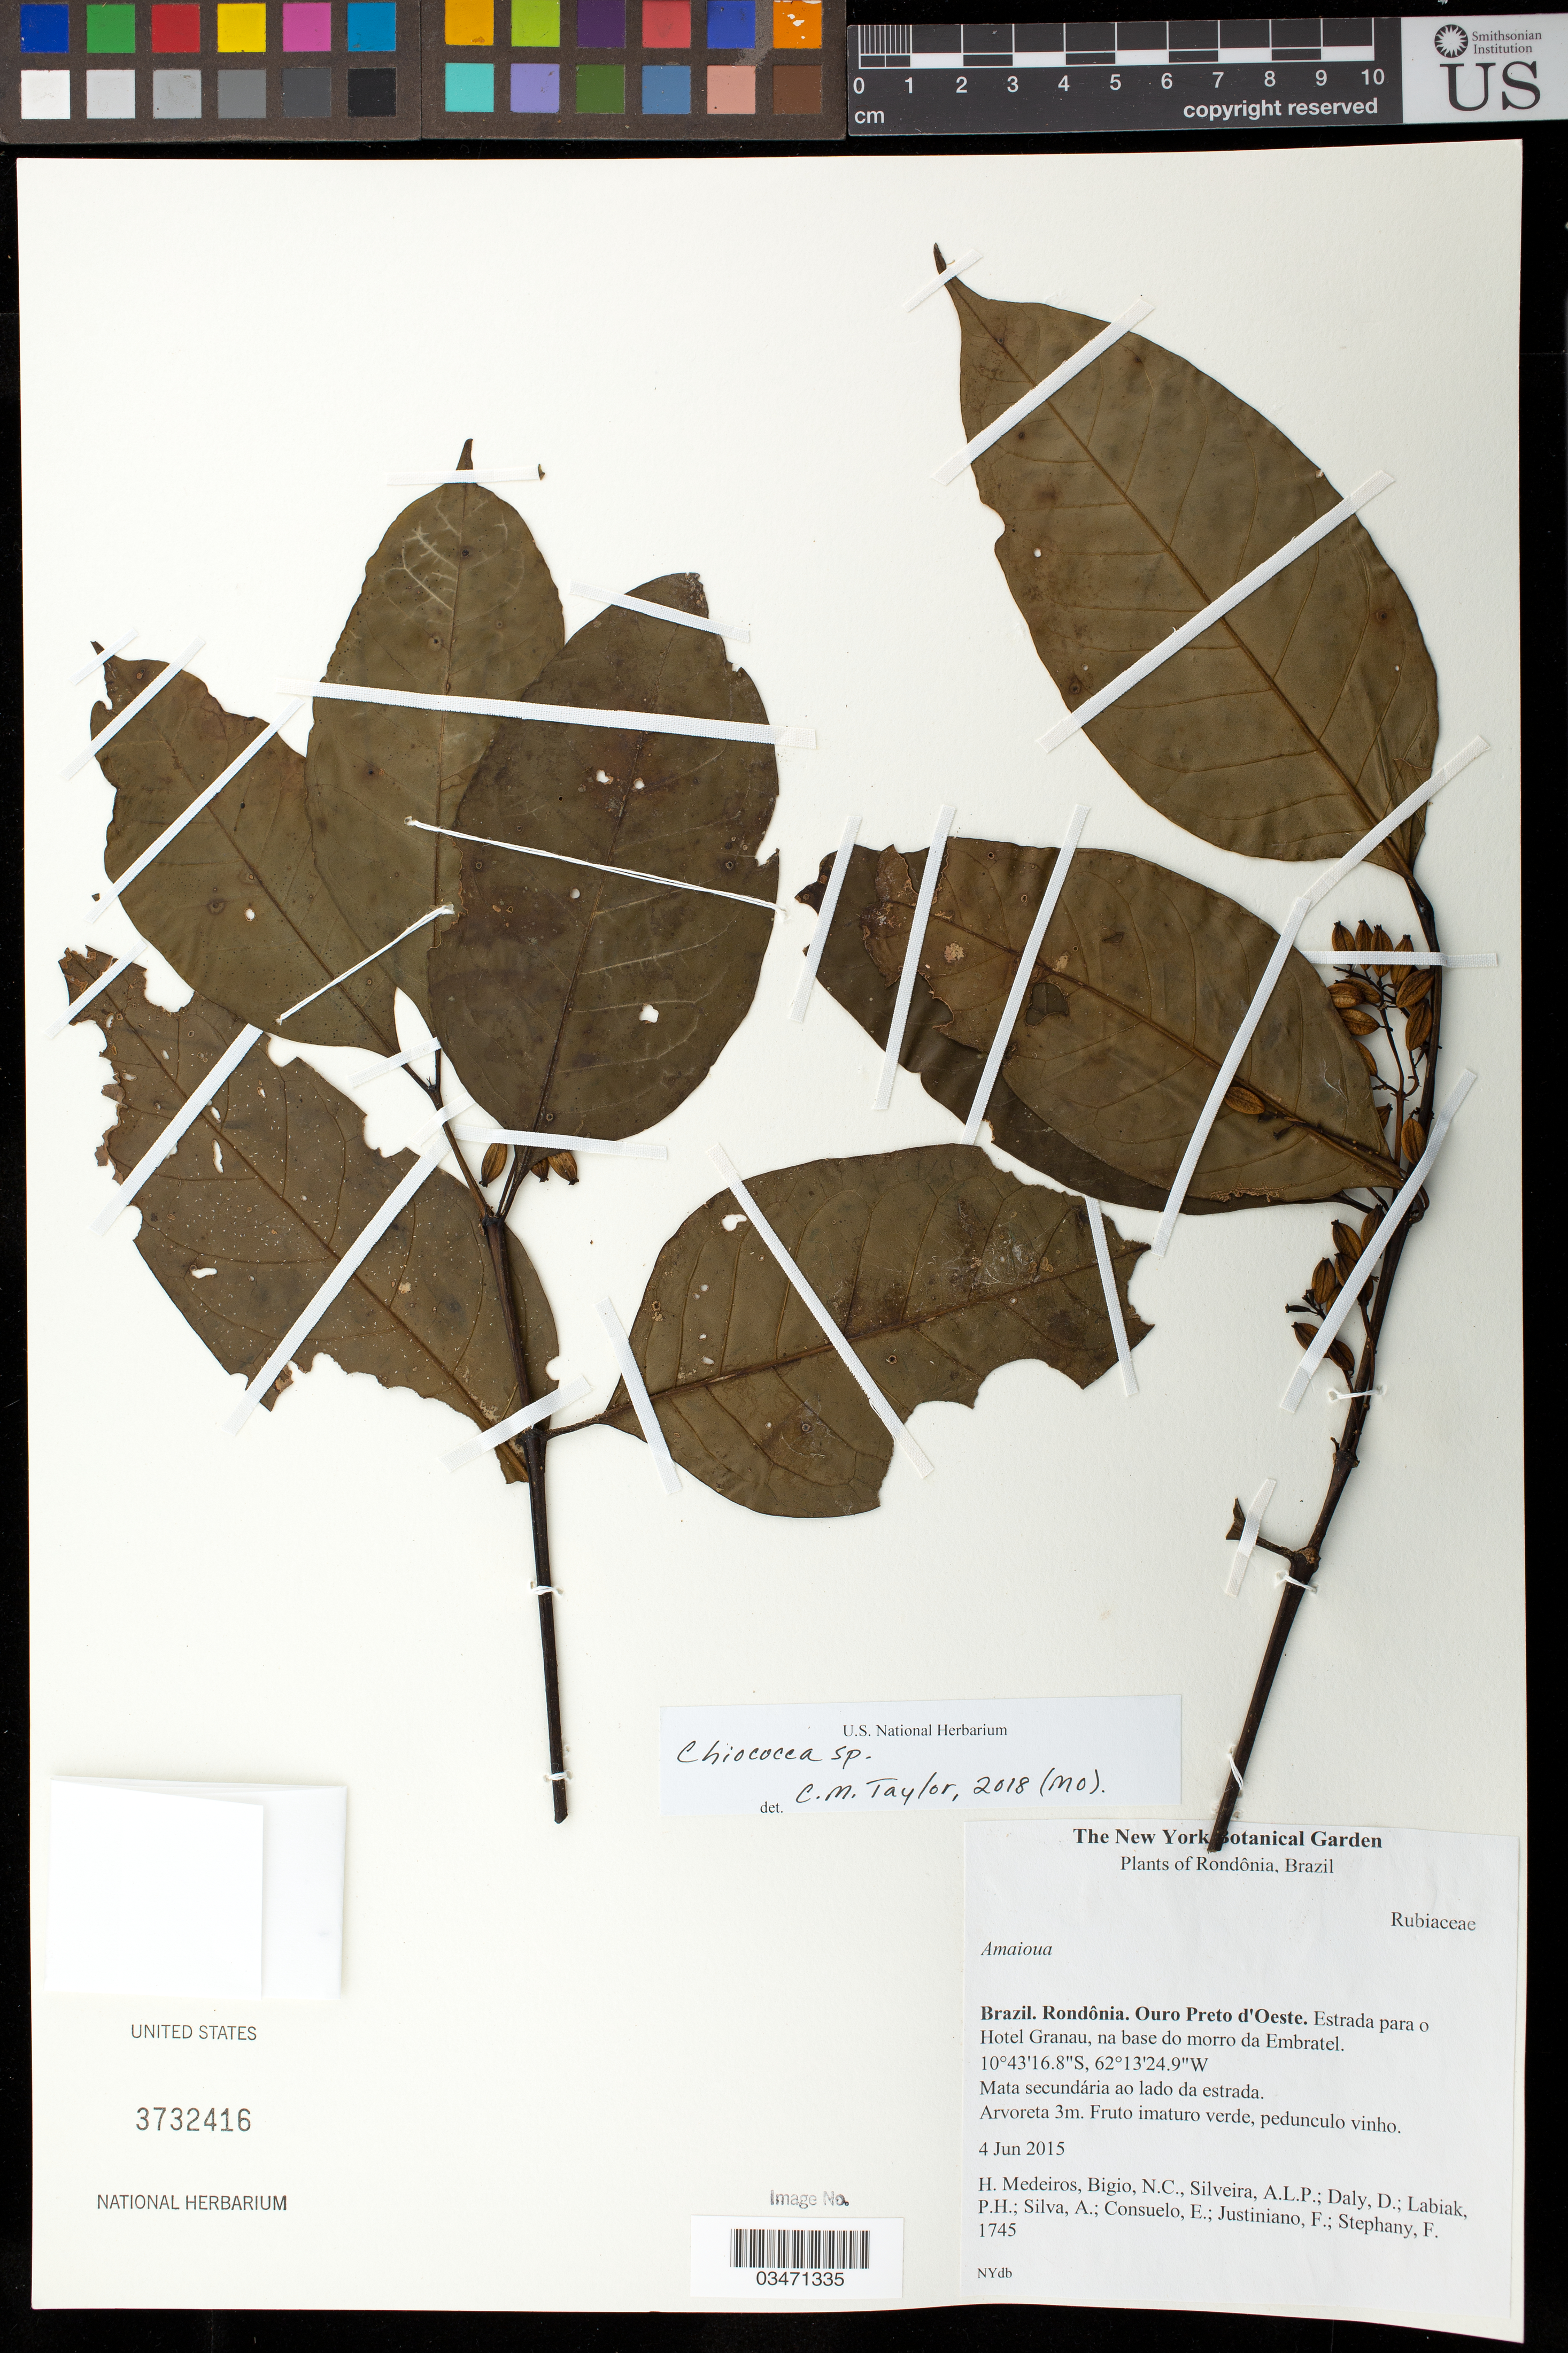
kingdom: Plantae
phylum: Tracheophyta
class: Magnoliopsida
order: Gentianales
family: Rubiaceae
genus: Chiococca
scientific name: Chiococca sp.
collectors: H. Medeiros, N. C. Bigio, D. Daly, P. H. Labiak, A. Silva, E. Consuelo, F. Justiniano & F. Stephany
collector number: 1745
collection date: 2015-06-04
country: Brazil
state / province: Rondônia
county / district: Ouro Preto do Oeste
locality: Estrada para o Hotel Granau, na base do morro da Embratel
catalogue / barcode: US 3732416